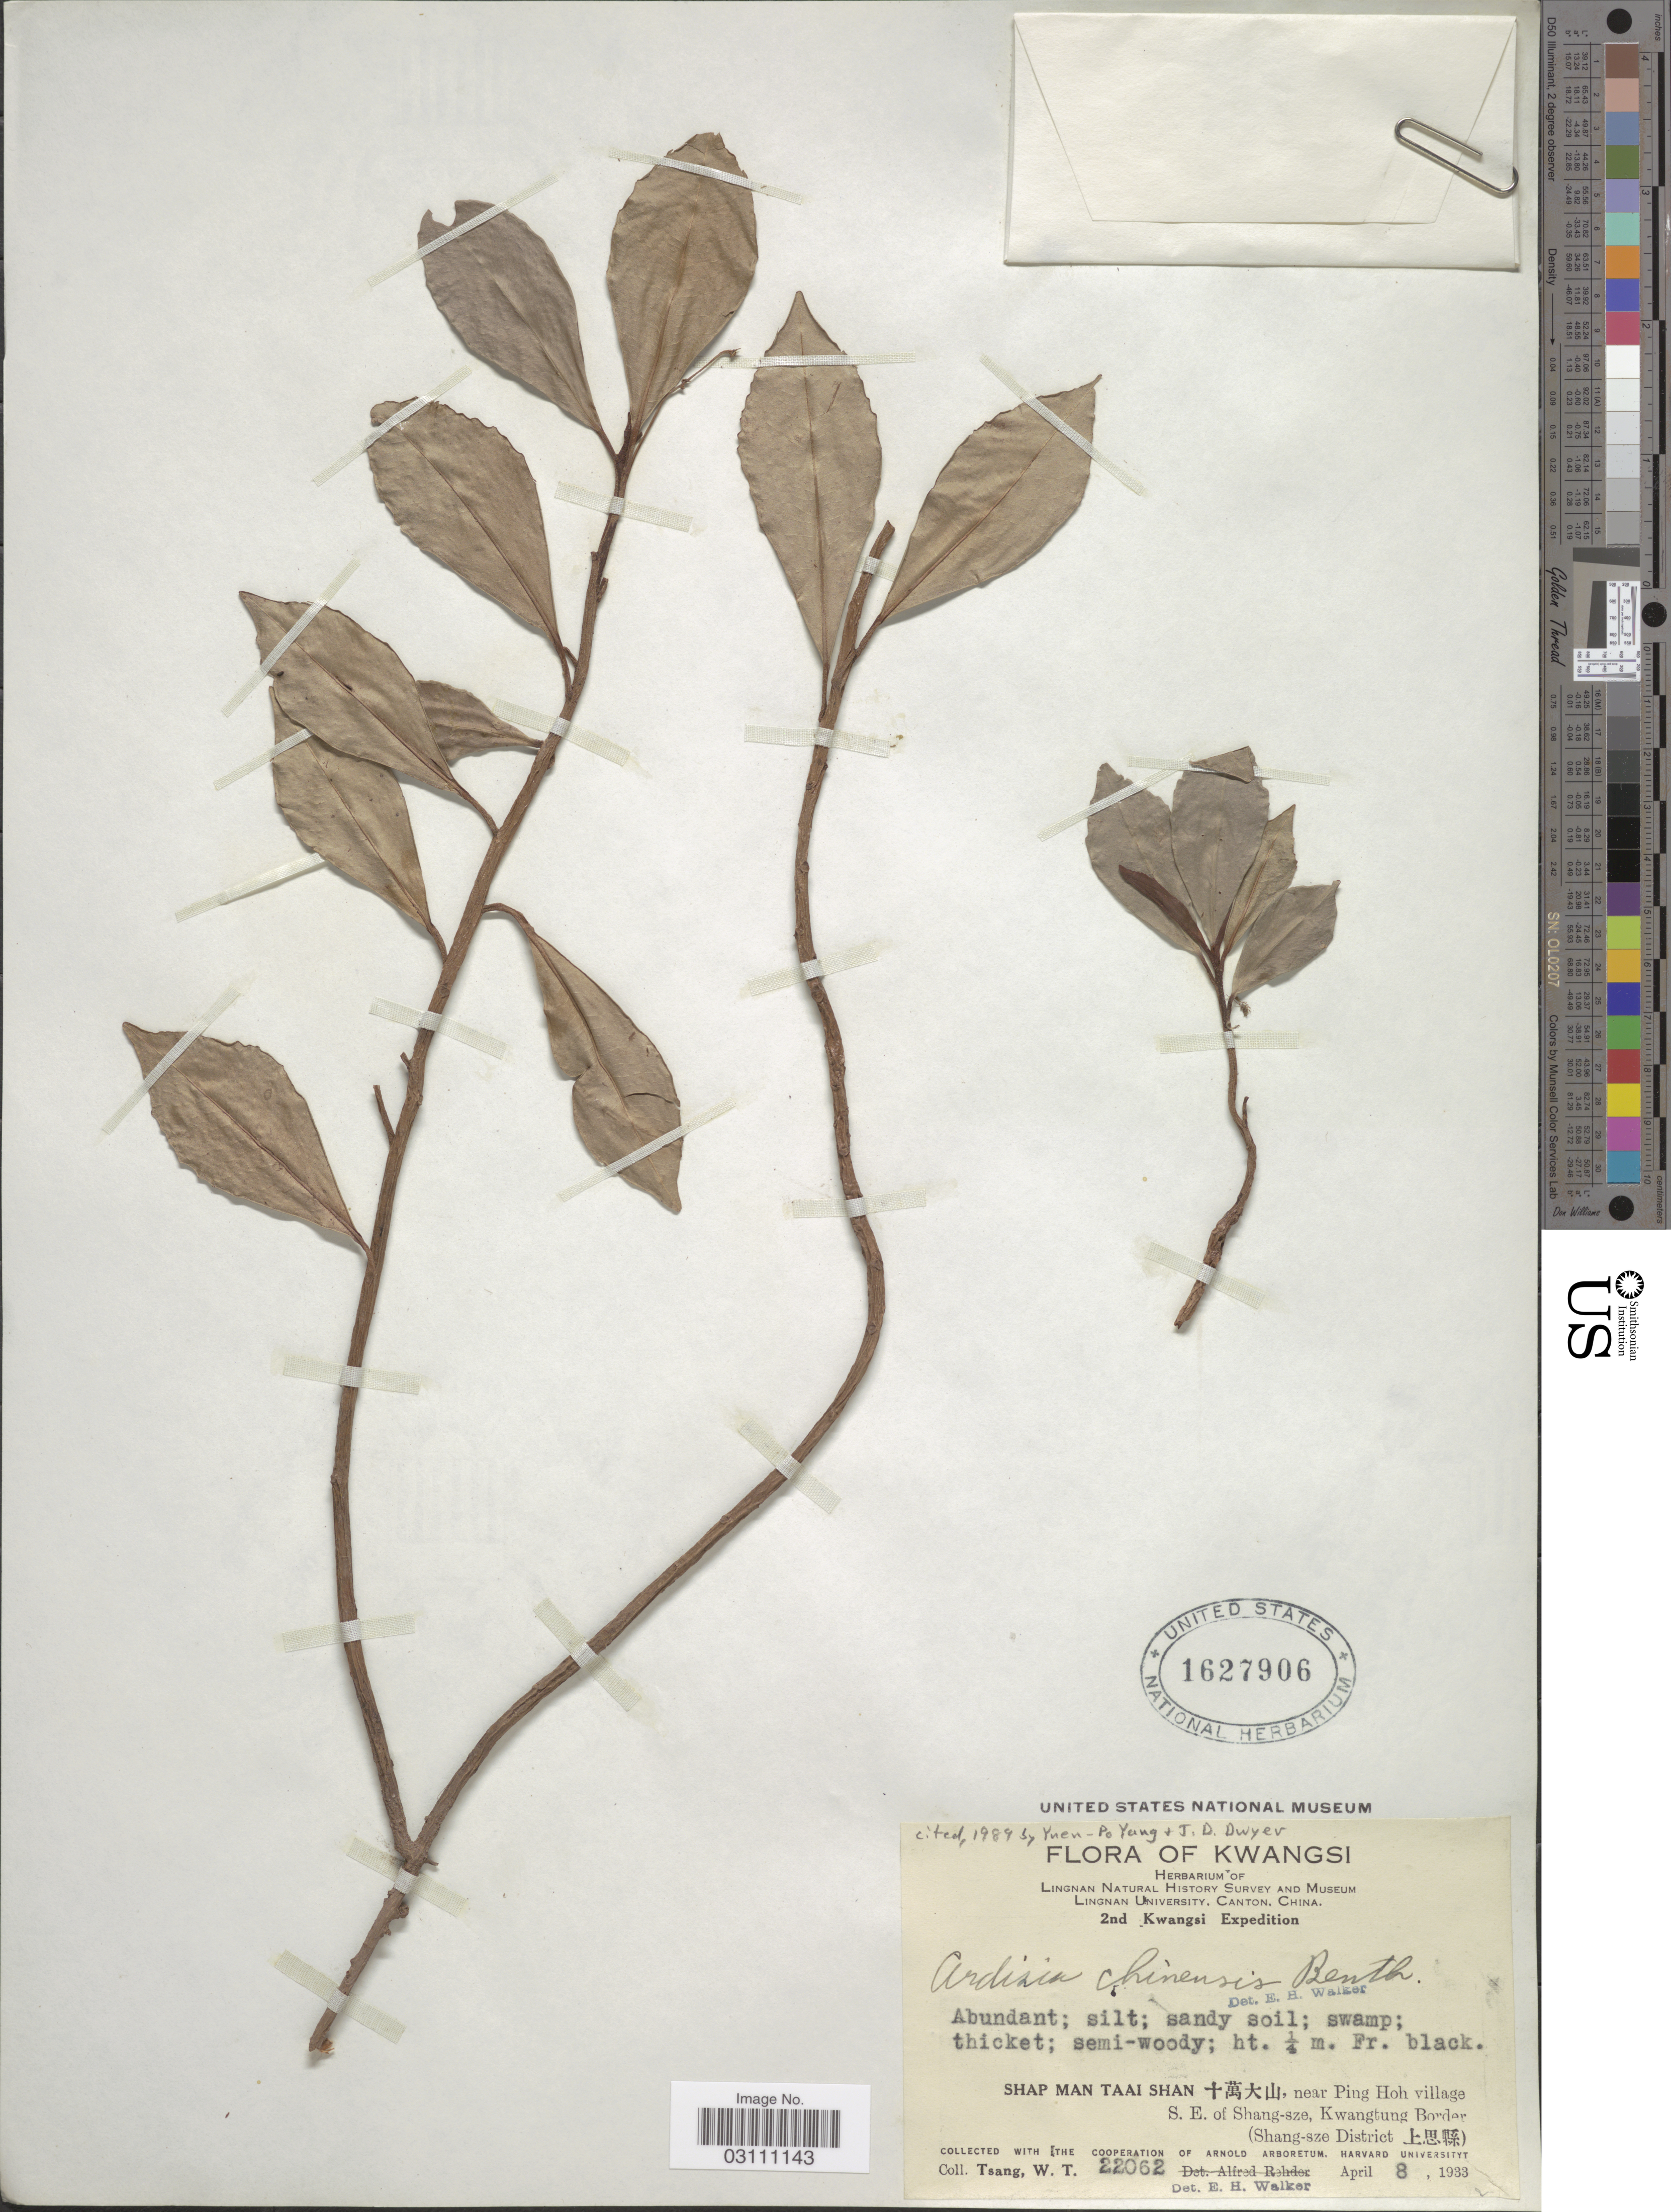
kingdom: Plantae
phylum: Tracheophyta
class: Magnoliopsida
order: Ericales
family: Primulaceae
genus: Ardisia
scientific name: Ardisia chinensis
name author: Benth.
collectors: W. T. Tsang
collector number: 22062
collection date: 1933-04-08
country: China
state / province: Guangxi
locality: Kwangsi. Shap Man Taai Shan, near Ping Hoh village. S.E. of Shang-sze, Kwangtung Border (Shang-sze District).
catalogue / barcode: US 1627906